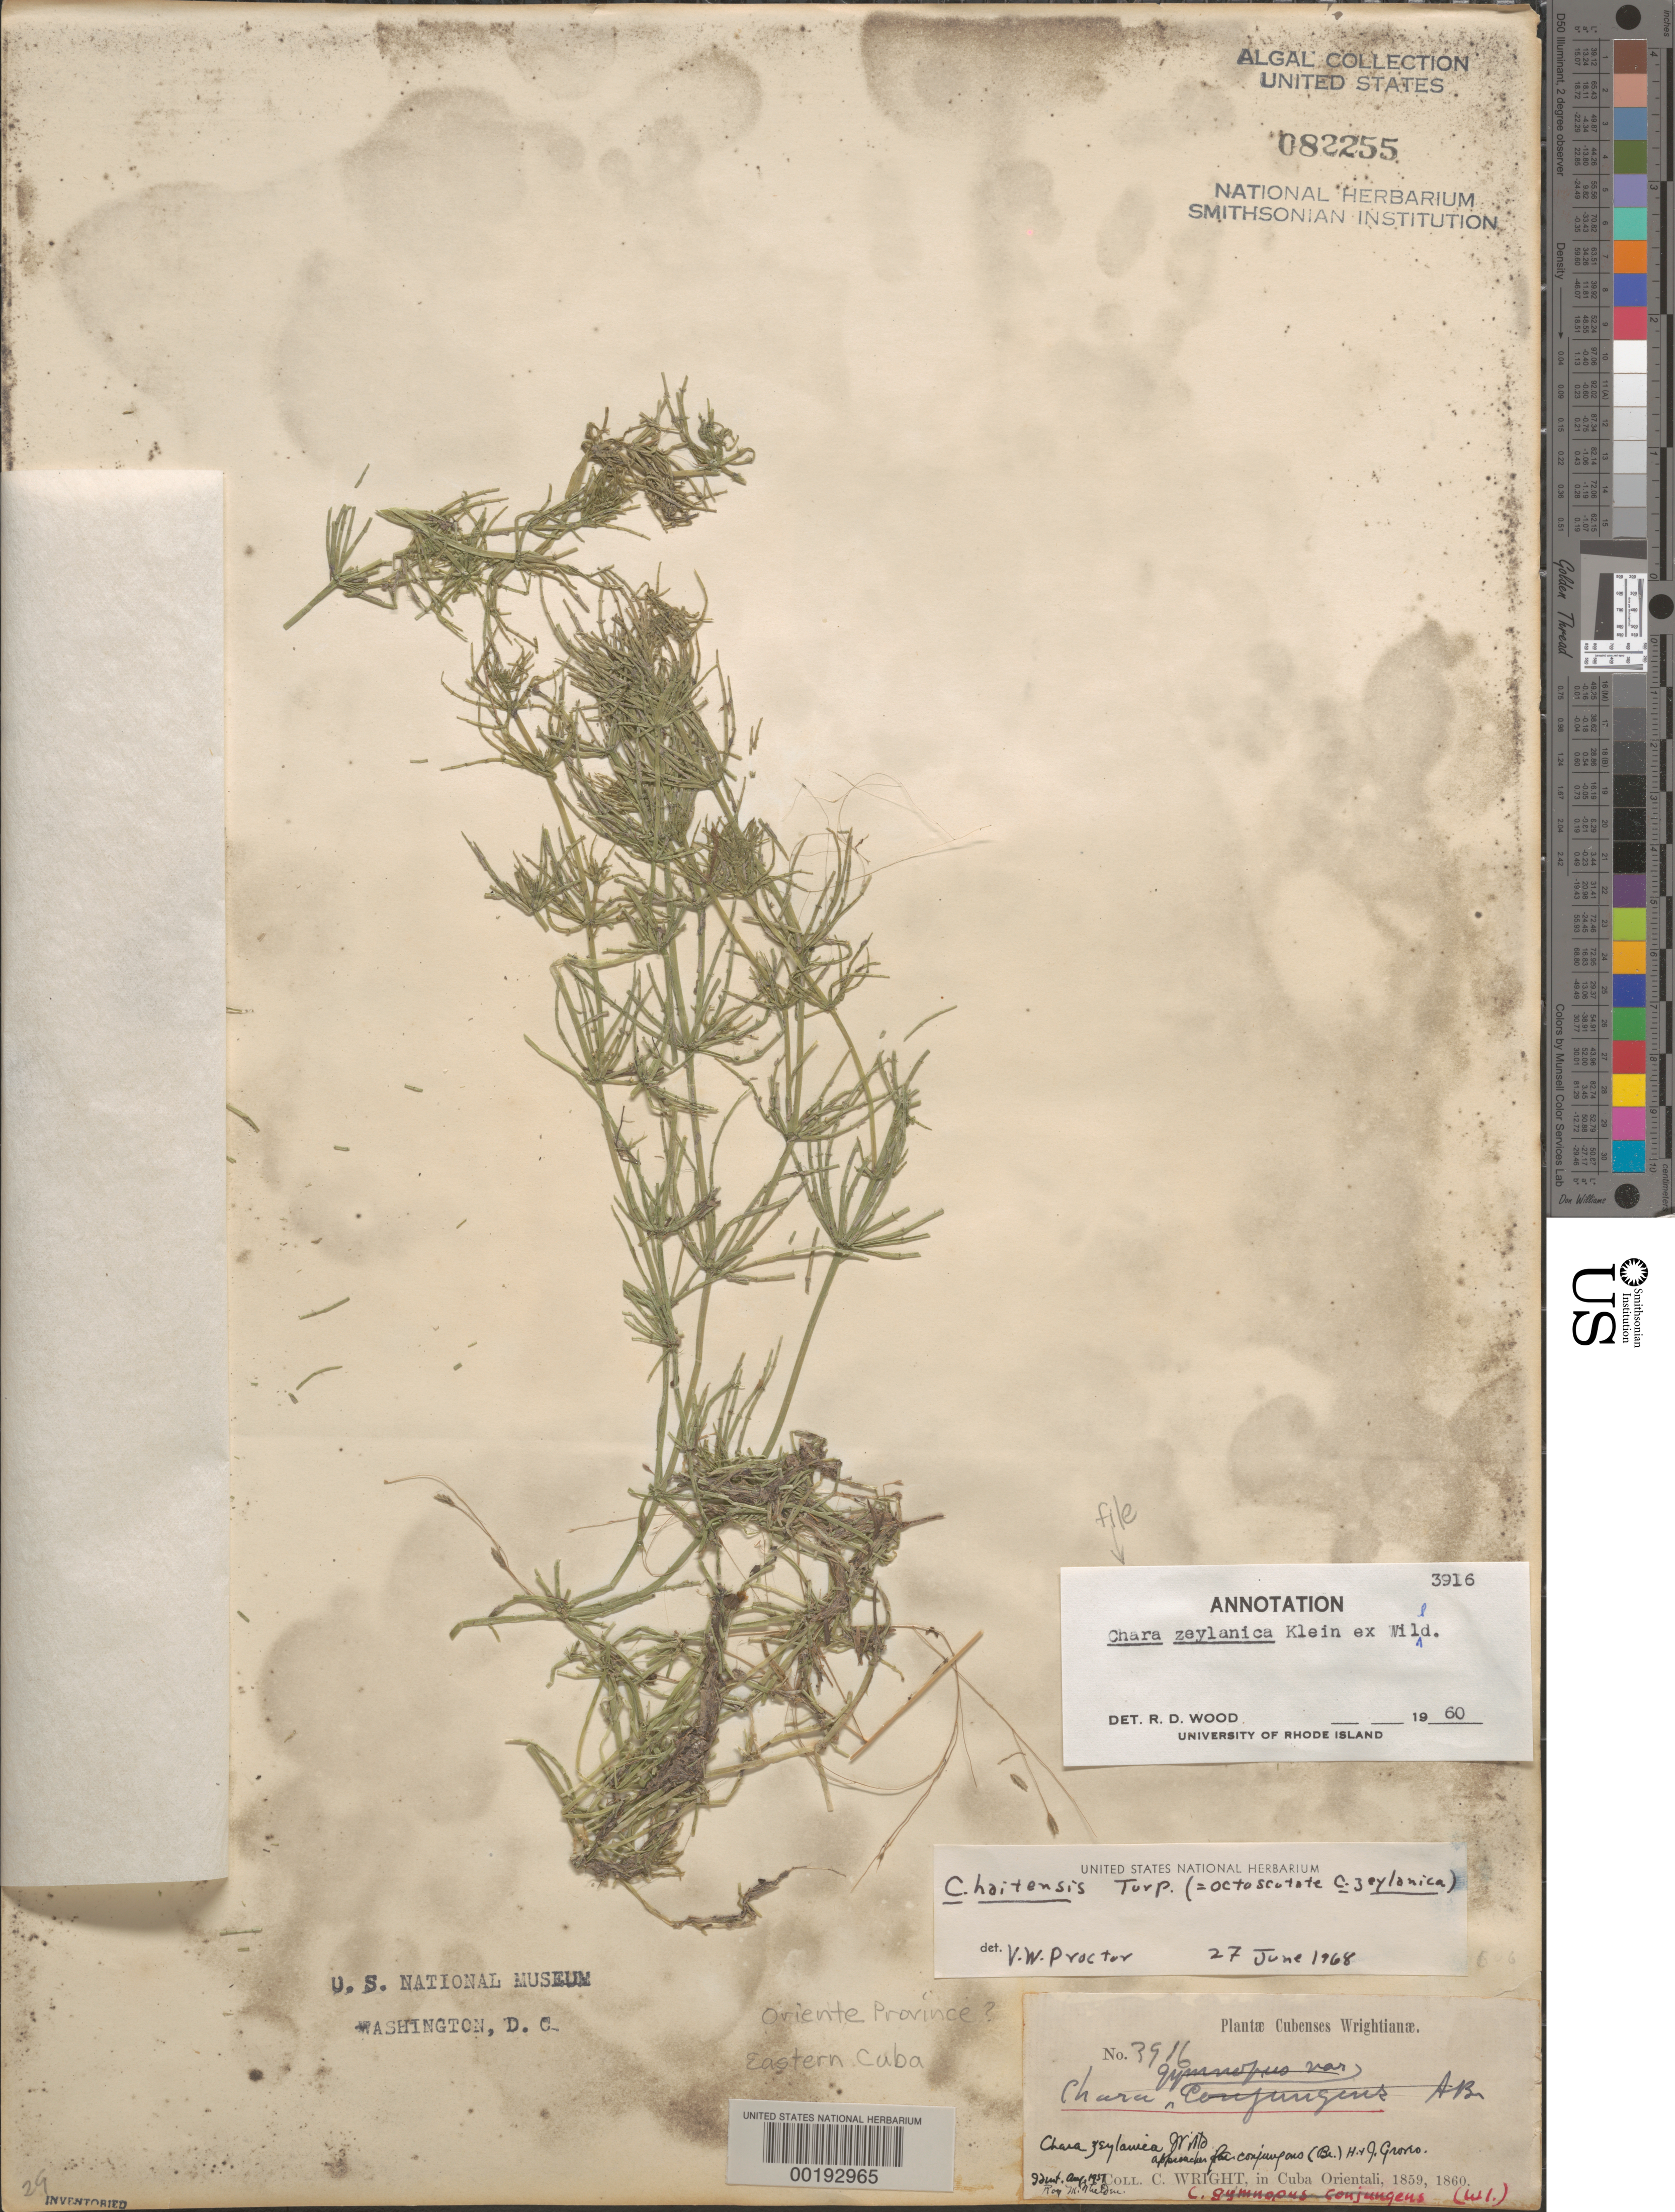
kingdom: Plantae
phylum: Charophyta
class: Charophyceae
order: Charales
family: Characeae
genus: Chara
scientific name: Chara zeylanica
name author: J.G. Klein ex Willd.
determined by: Proctor, V. W.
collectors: C. Wright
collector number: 3916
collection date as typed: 1859 and -- --- 1860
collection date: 1859,1860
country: Cuba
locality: Eastern Cuba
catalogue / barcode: US 82255